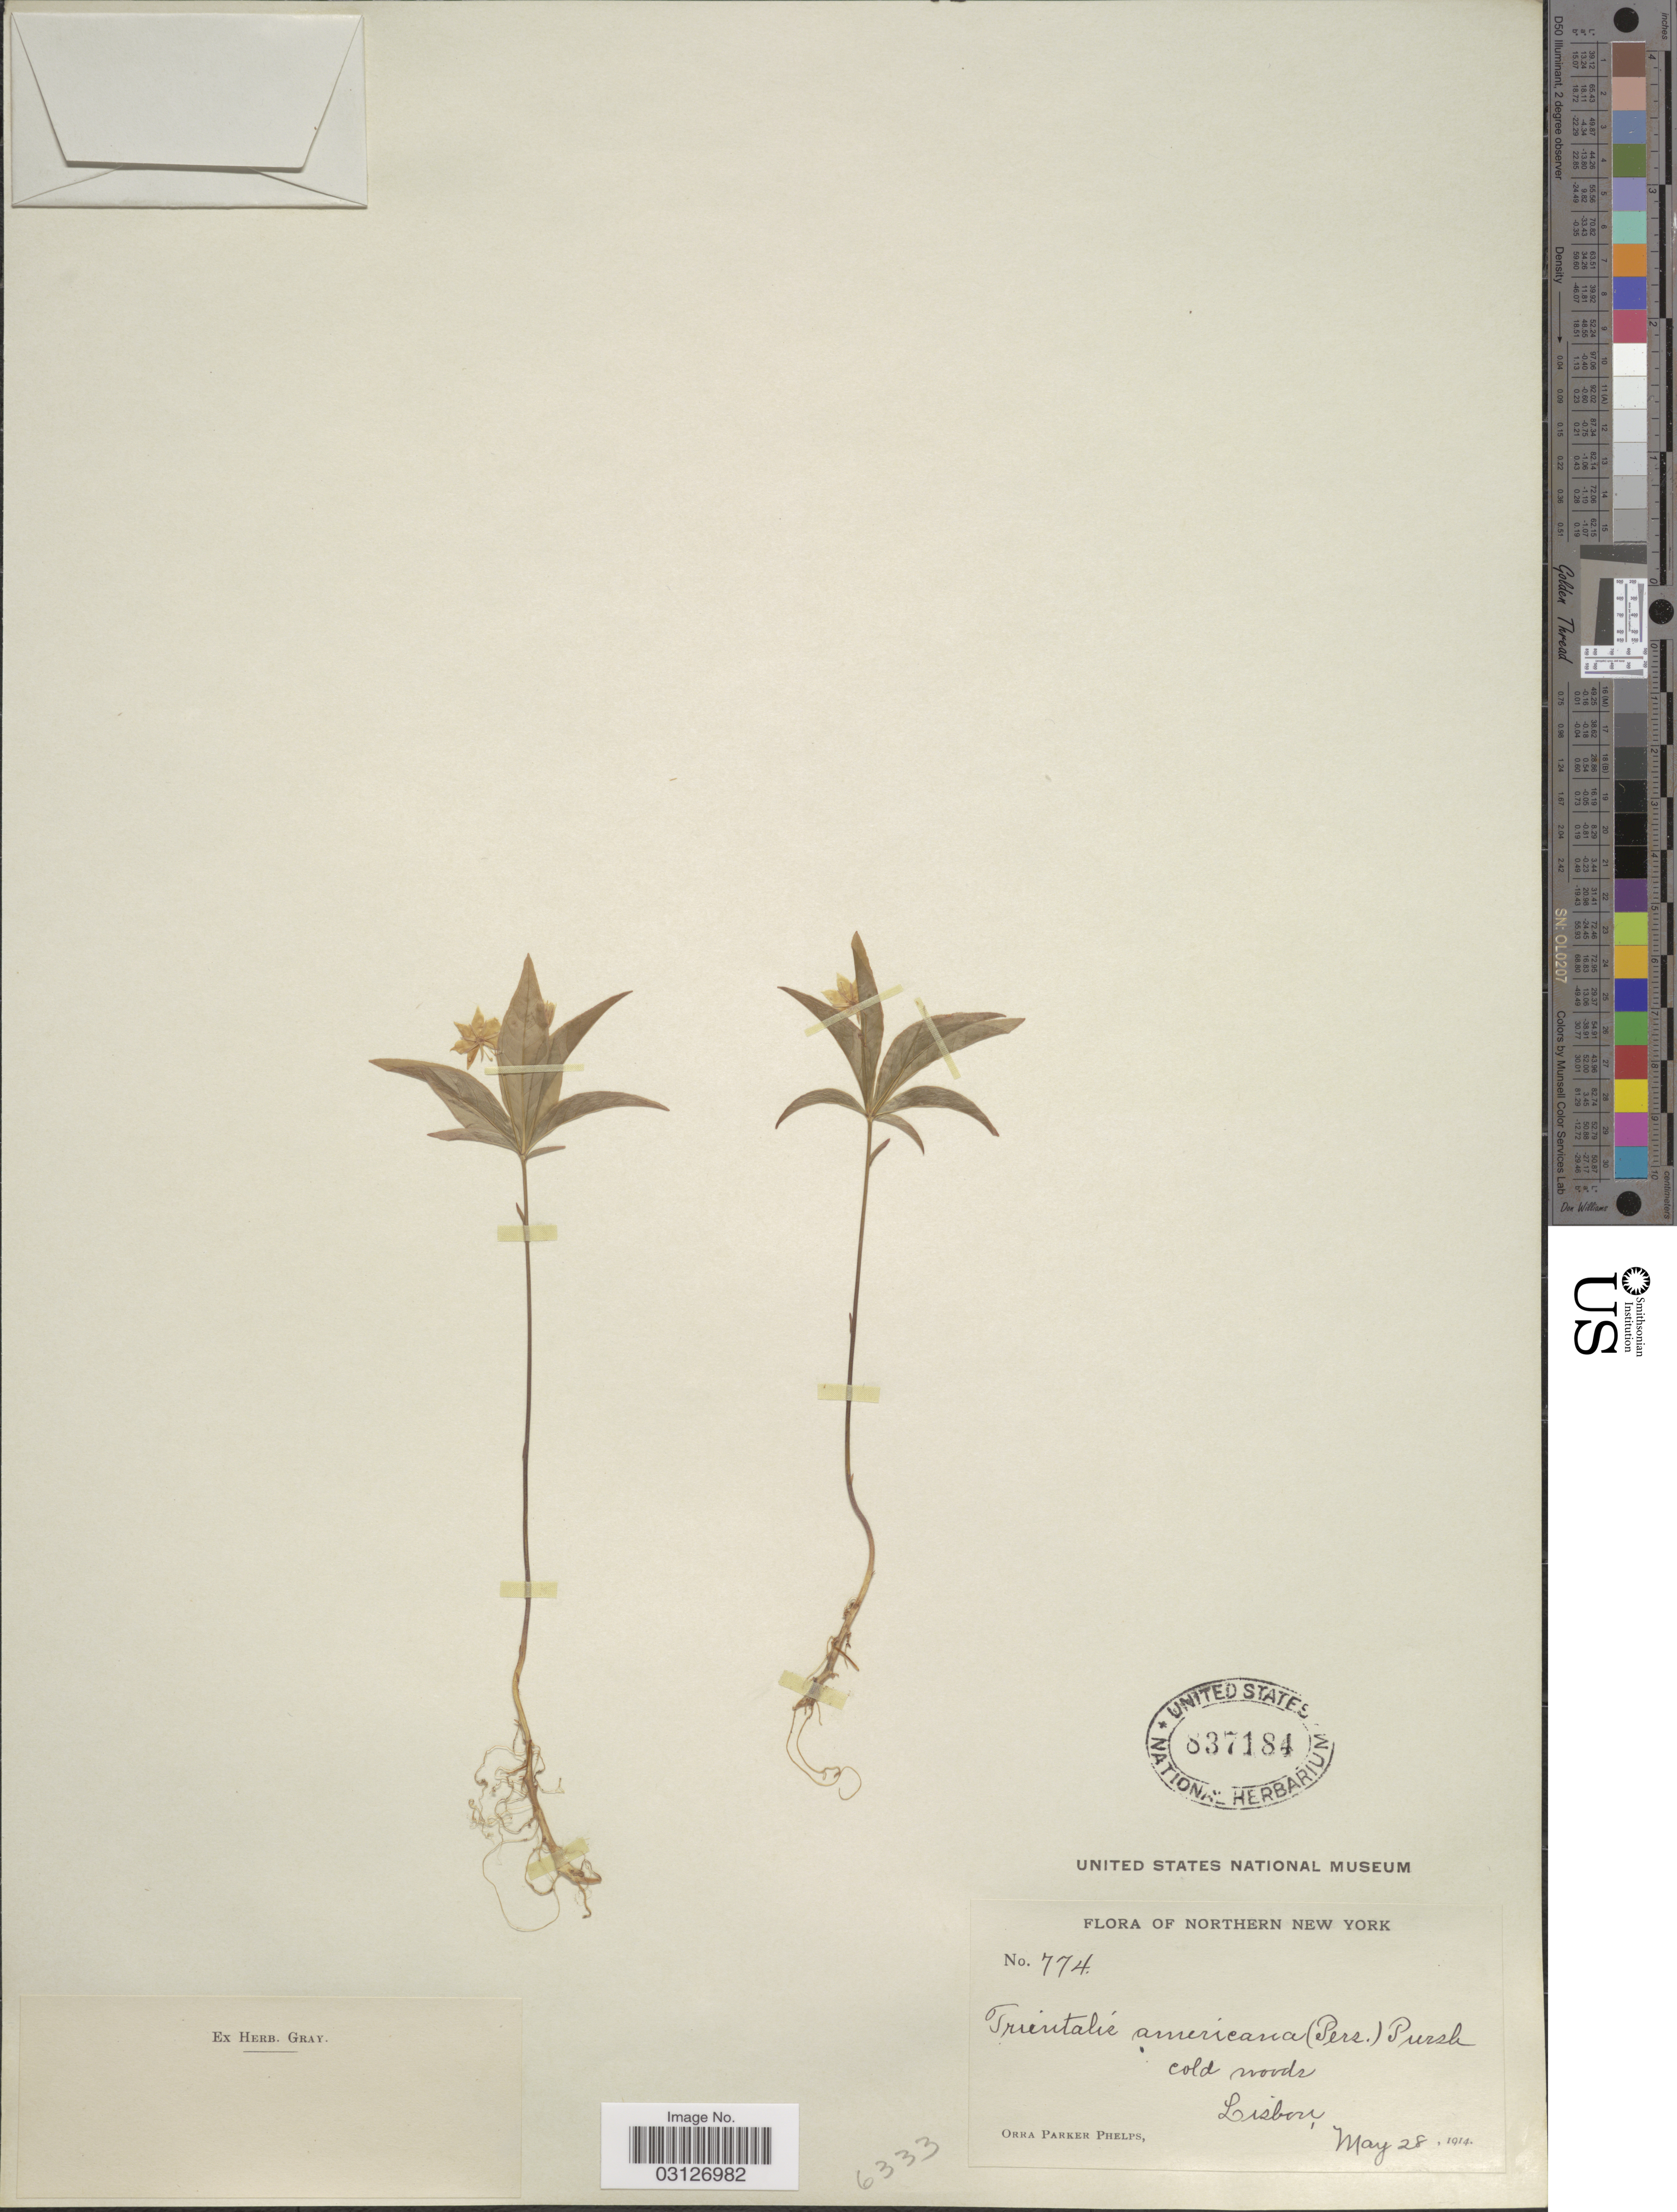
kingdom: Plantae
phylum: Tracheophyta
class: Magnoliopsida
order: Ericales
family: Primulaceae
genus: Trientalis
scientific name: Trientalis americana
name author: Pursh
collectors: O. P. Phelps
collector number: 774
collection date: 1914-05-28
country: United States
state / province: New York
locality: Northern New york. Lisbon.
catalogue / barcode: US 837184